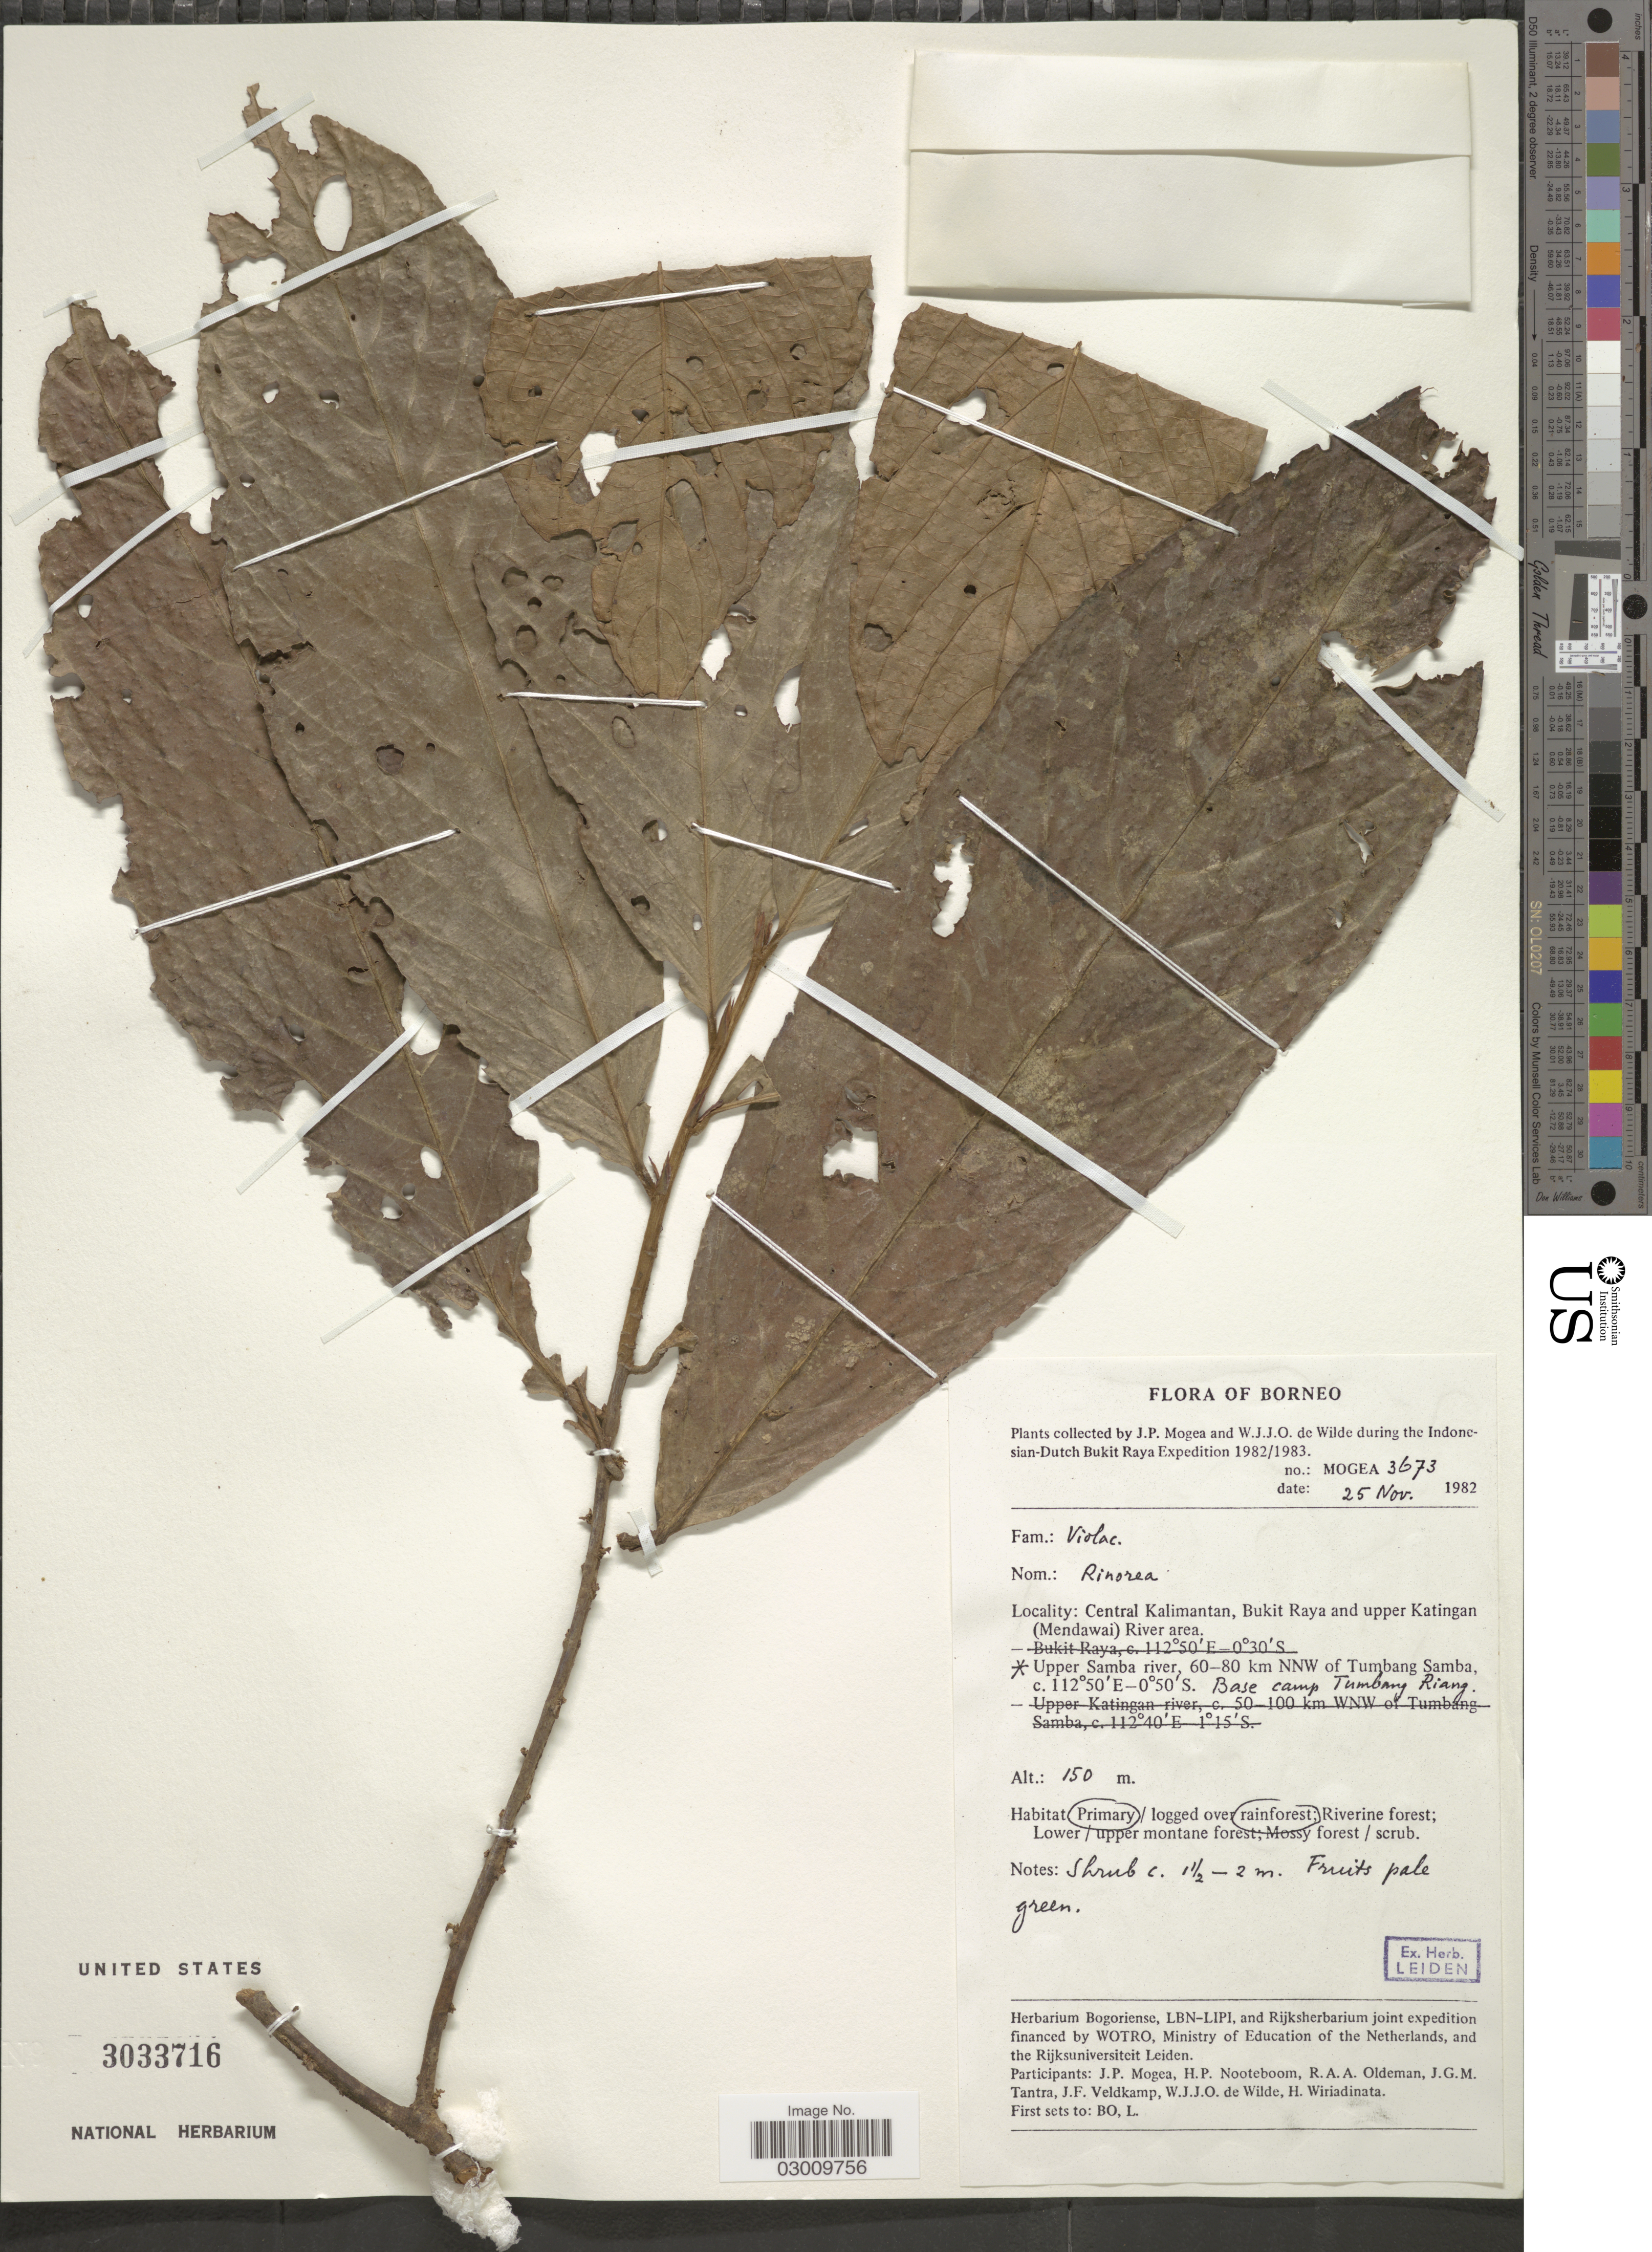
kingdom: Plantae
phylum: Tracheophyta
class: Magnoliopsida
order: Malpighiales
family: Violaceae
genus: Rinorea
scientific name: Rinorea sp.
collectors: J. Mogea & W. J. de Wilde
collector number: MOGEA 3673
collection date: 1982-11-25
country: Indonesia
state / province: Kalimantan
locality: Borneo. Central Kalimantan, Bukit Raya and upper Katingan (Mendawai) River area. Upper Katingan river, c. 50-100 km WNW of Tumbang Samba. Base camp Tumbang Riang.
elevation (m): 150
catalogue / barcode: US 3033716